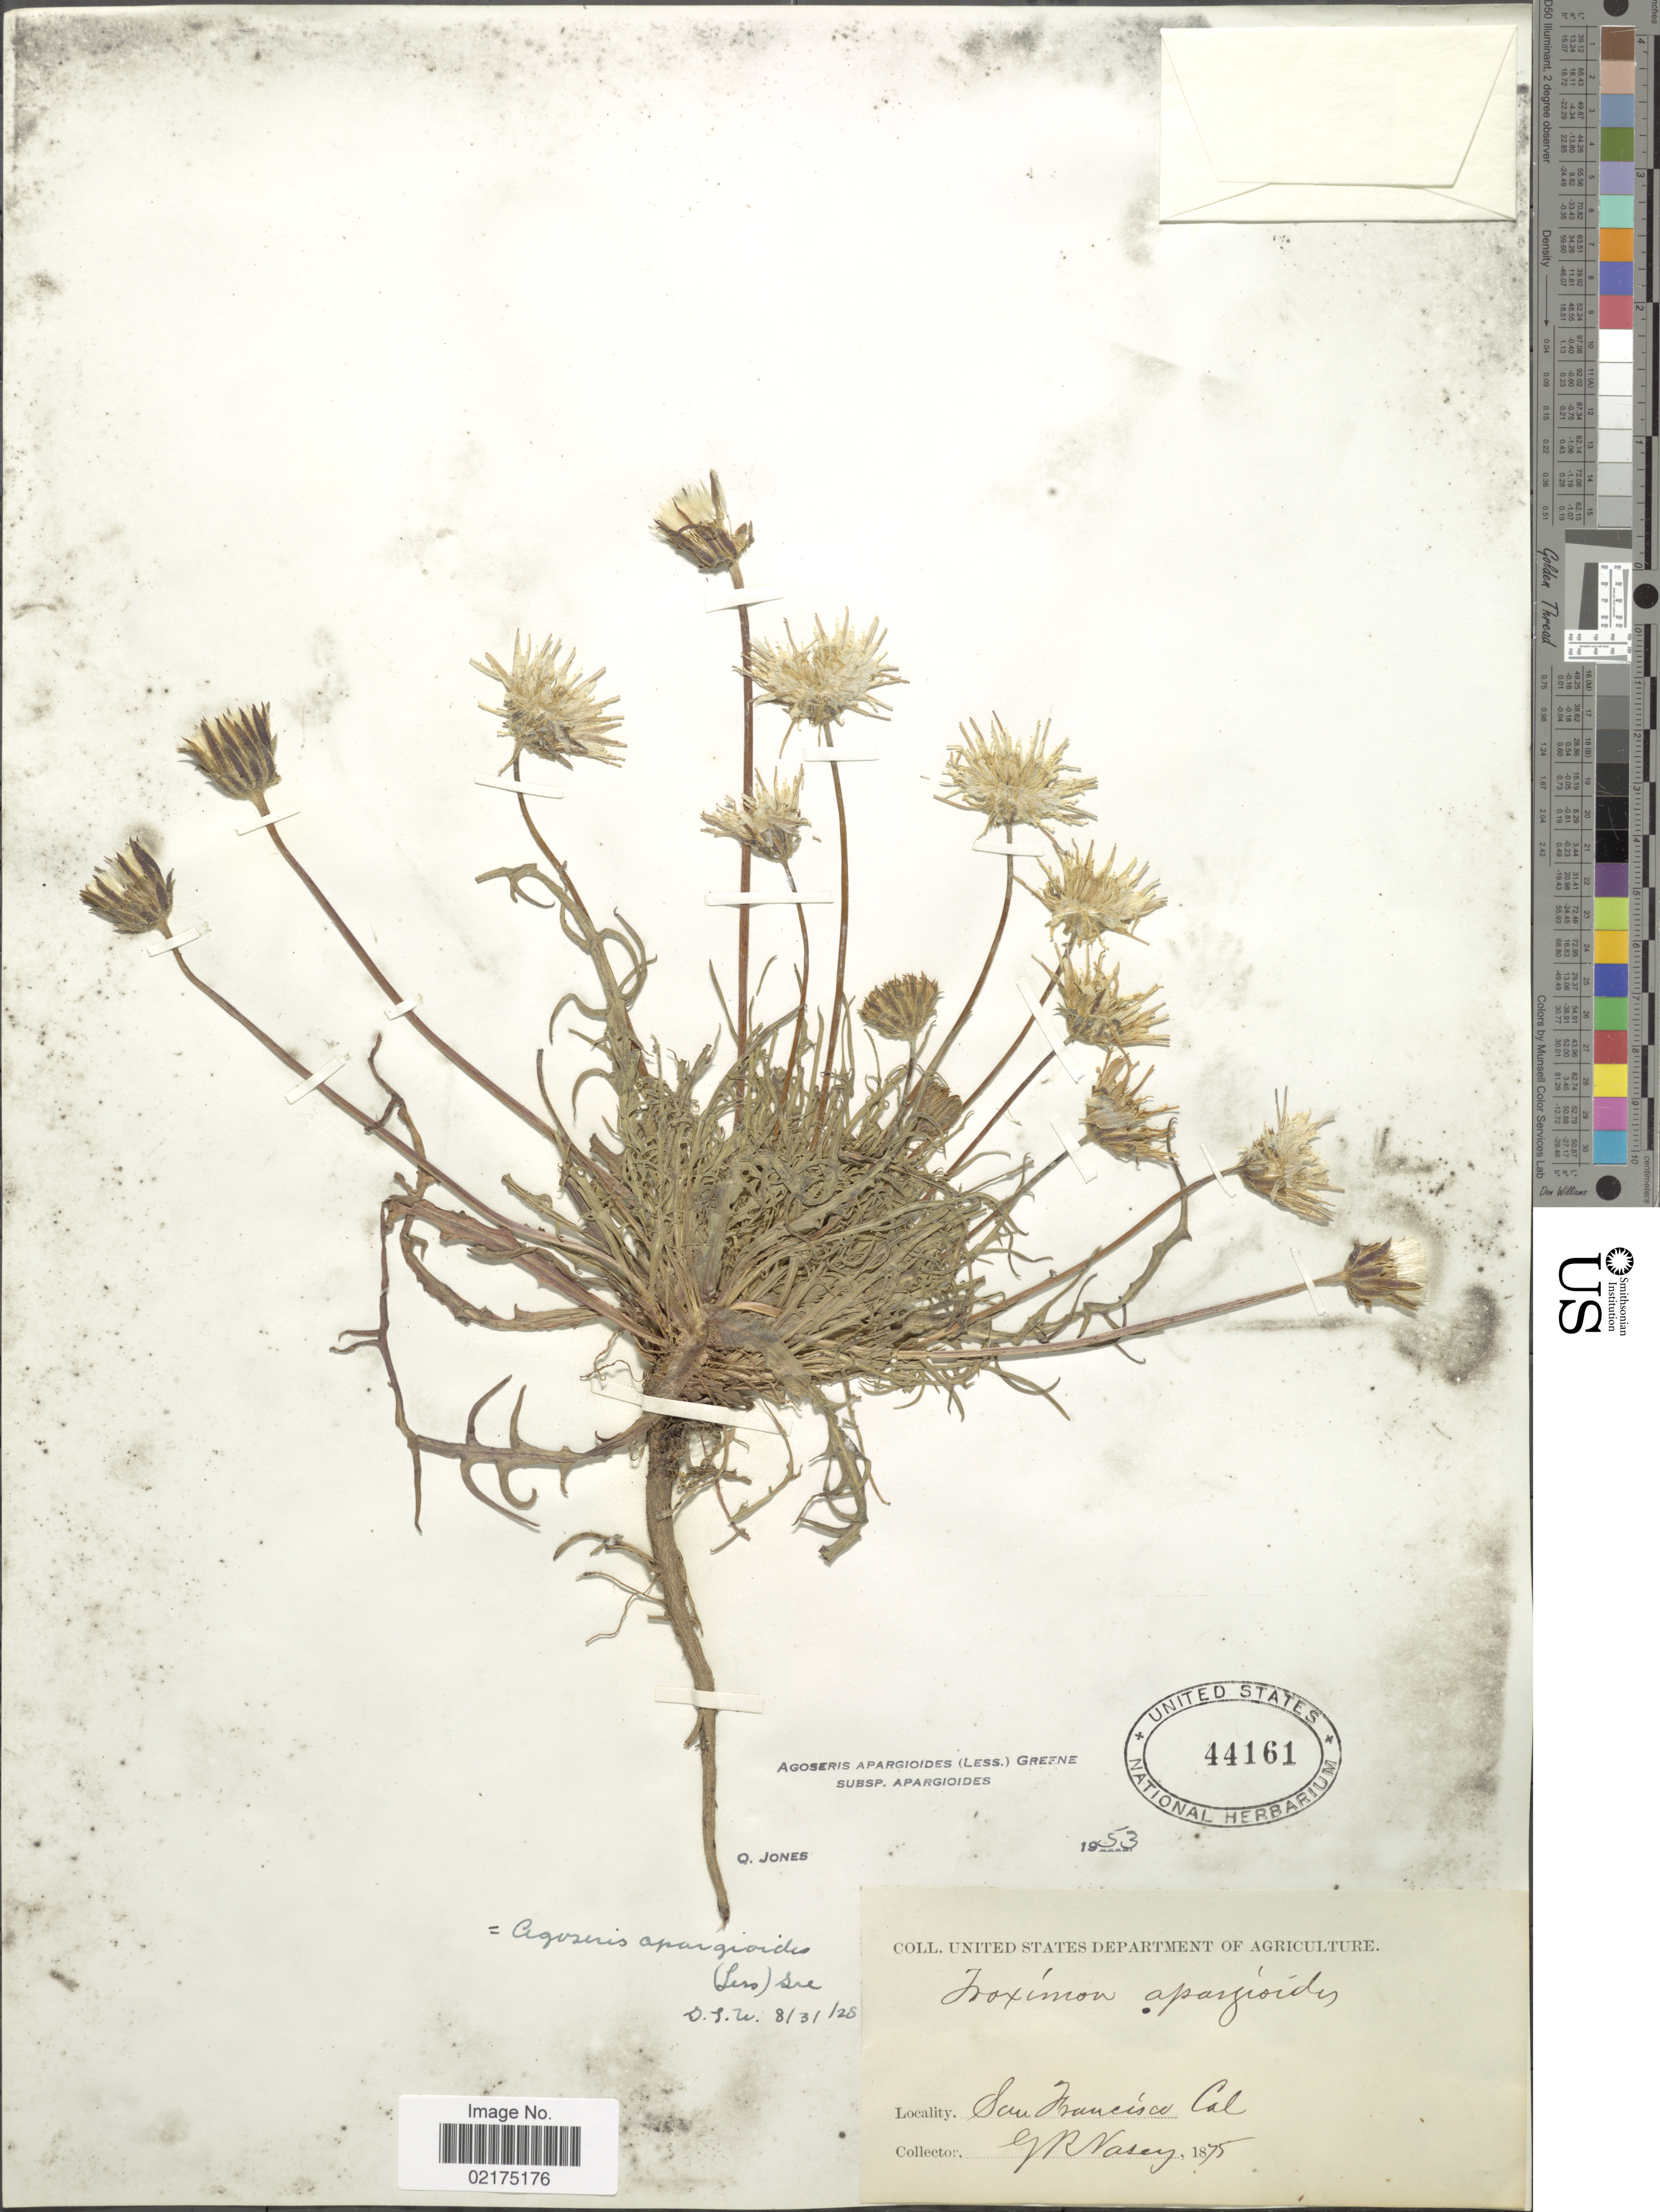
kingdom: Plantae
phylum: Tracheophyta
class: Magnoliopsida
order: Asterales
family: Asteraceae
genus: Agoseris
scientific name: Agoseris apargioides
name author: (Less.) Greene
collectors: G. R. Vasey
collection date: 1875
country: United States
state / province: California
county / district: San Francisco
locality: San Francisco, Cal.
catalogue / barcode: US 44161